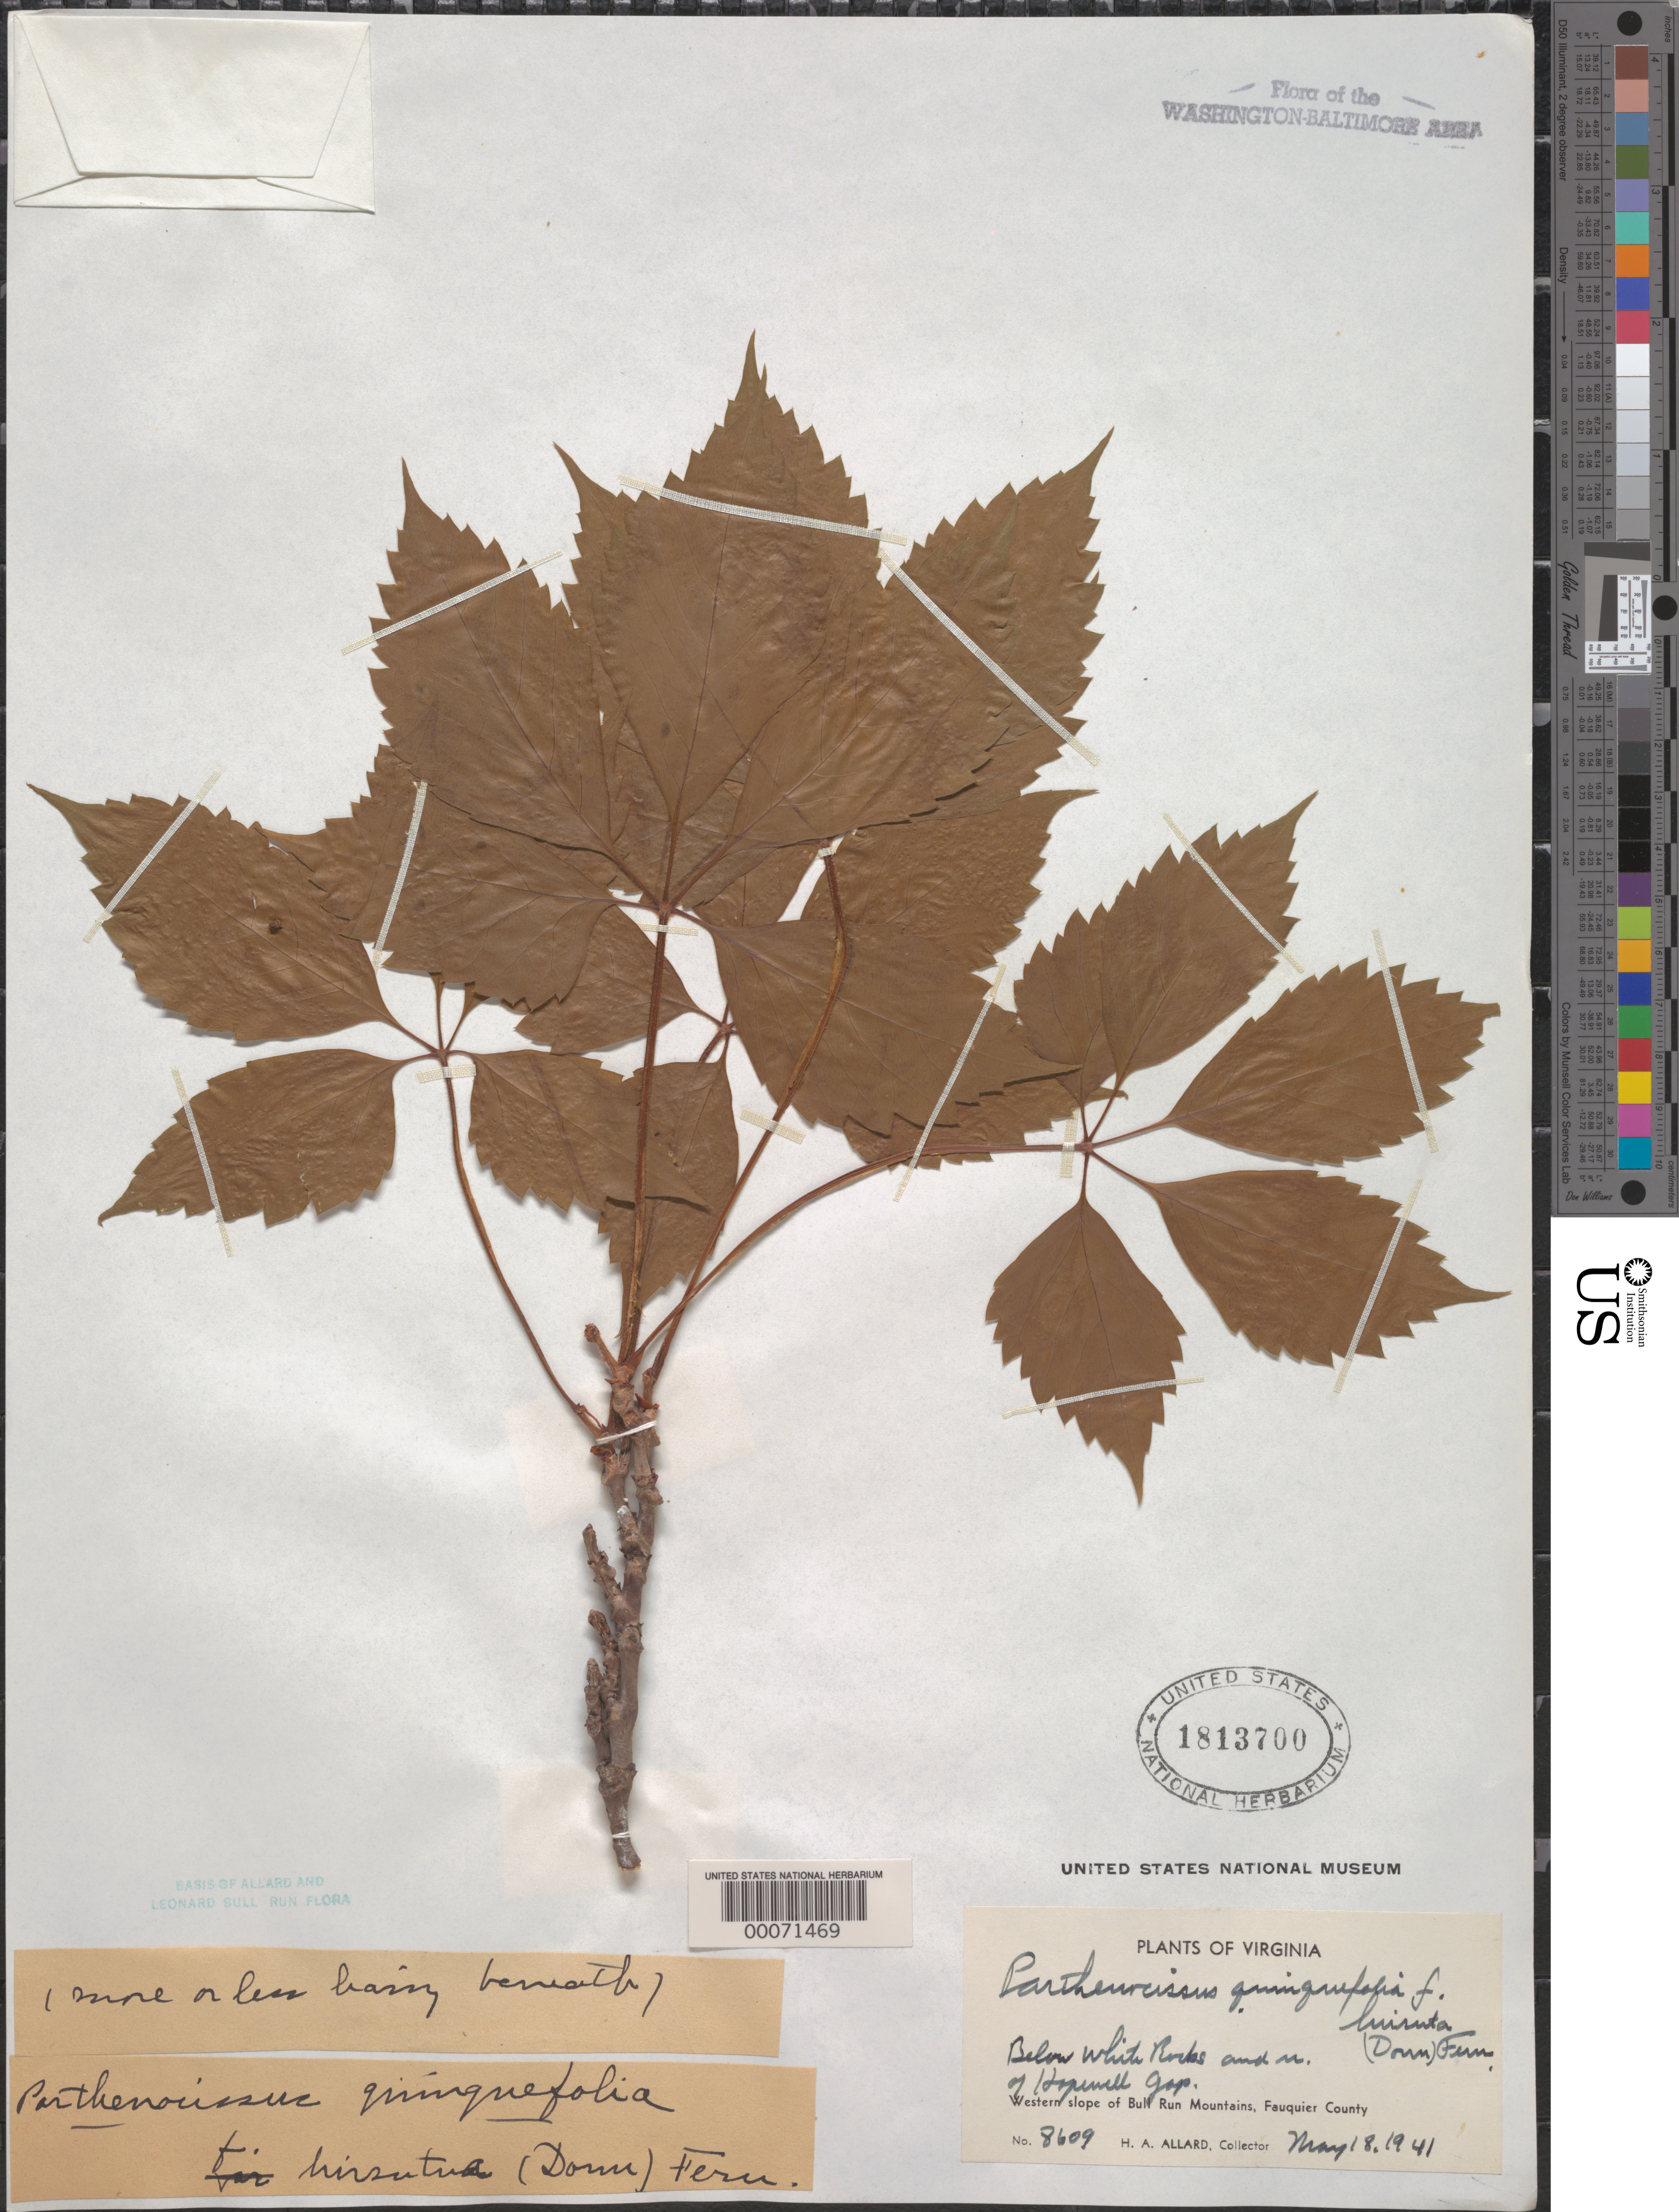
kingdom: Plantae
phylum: Tracheophyta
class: Magnoliopsida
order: Vitales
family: Vitaceae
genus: Parthenocissus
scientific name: Parthenocissus quinquefolia f. hirsuta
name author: (Pursh) Fernald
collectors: H. A. Allard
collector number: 8609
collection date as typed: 18 May 1941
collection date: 1941-05-18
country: United States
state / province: Virginia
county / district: Fauquier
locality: Below White Rocks, north of Hopewell Gap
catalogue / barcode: US 1813700